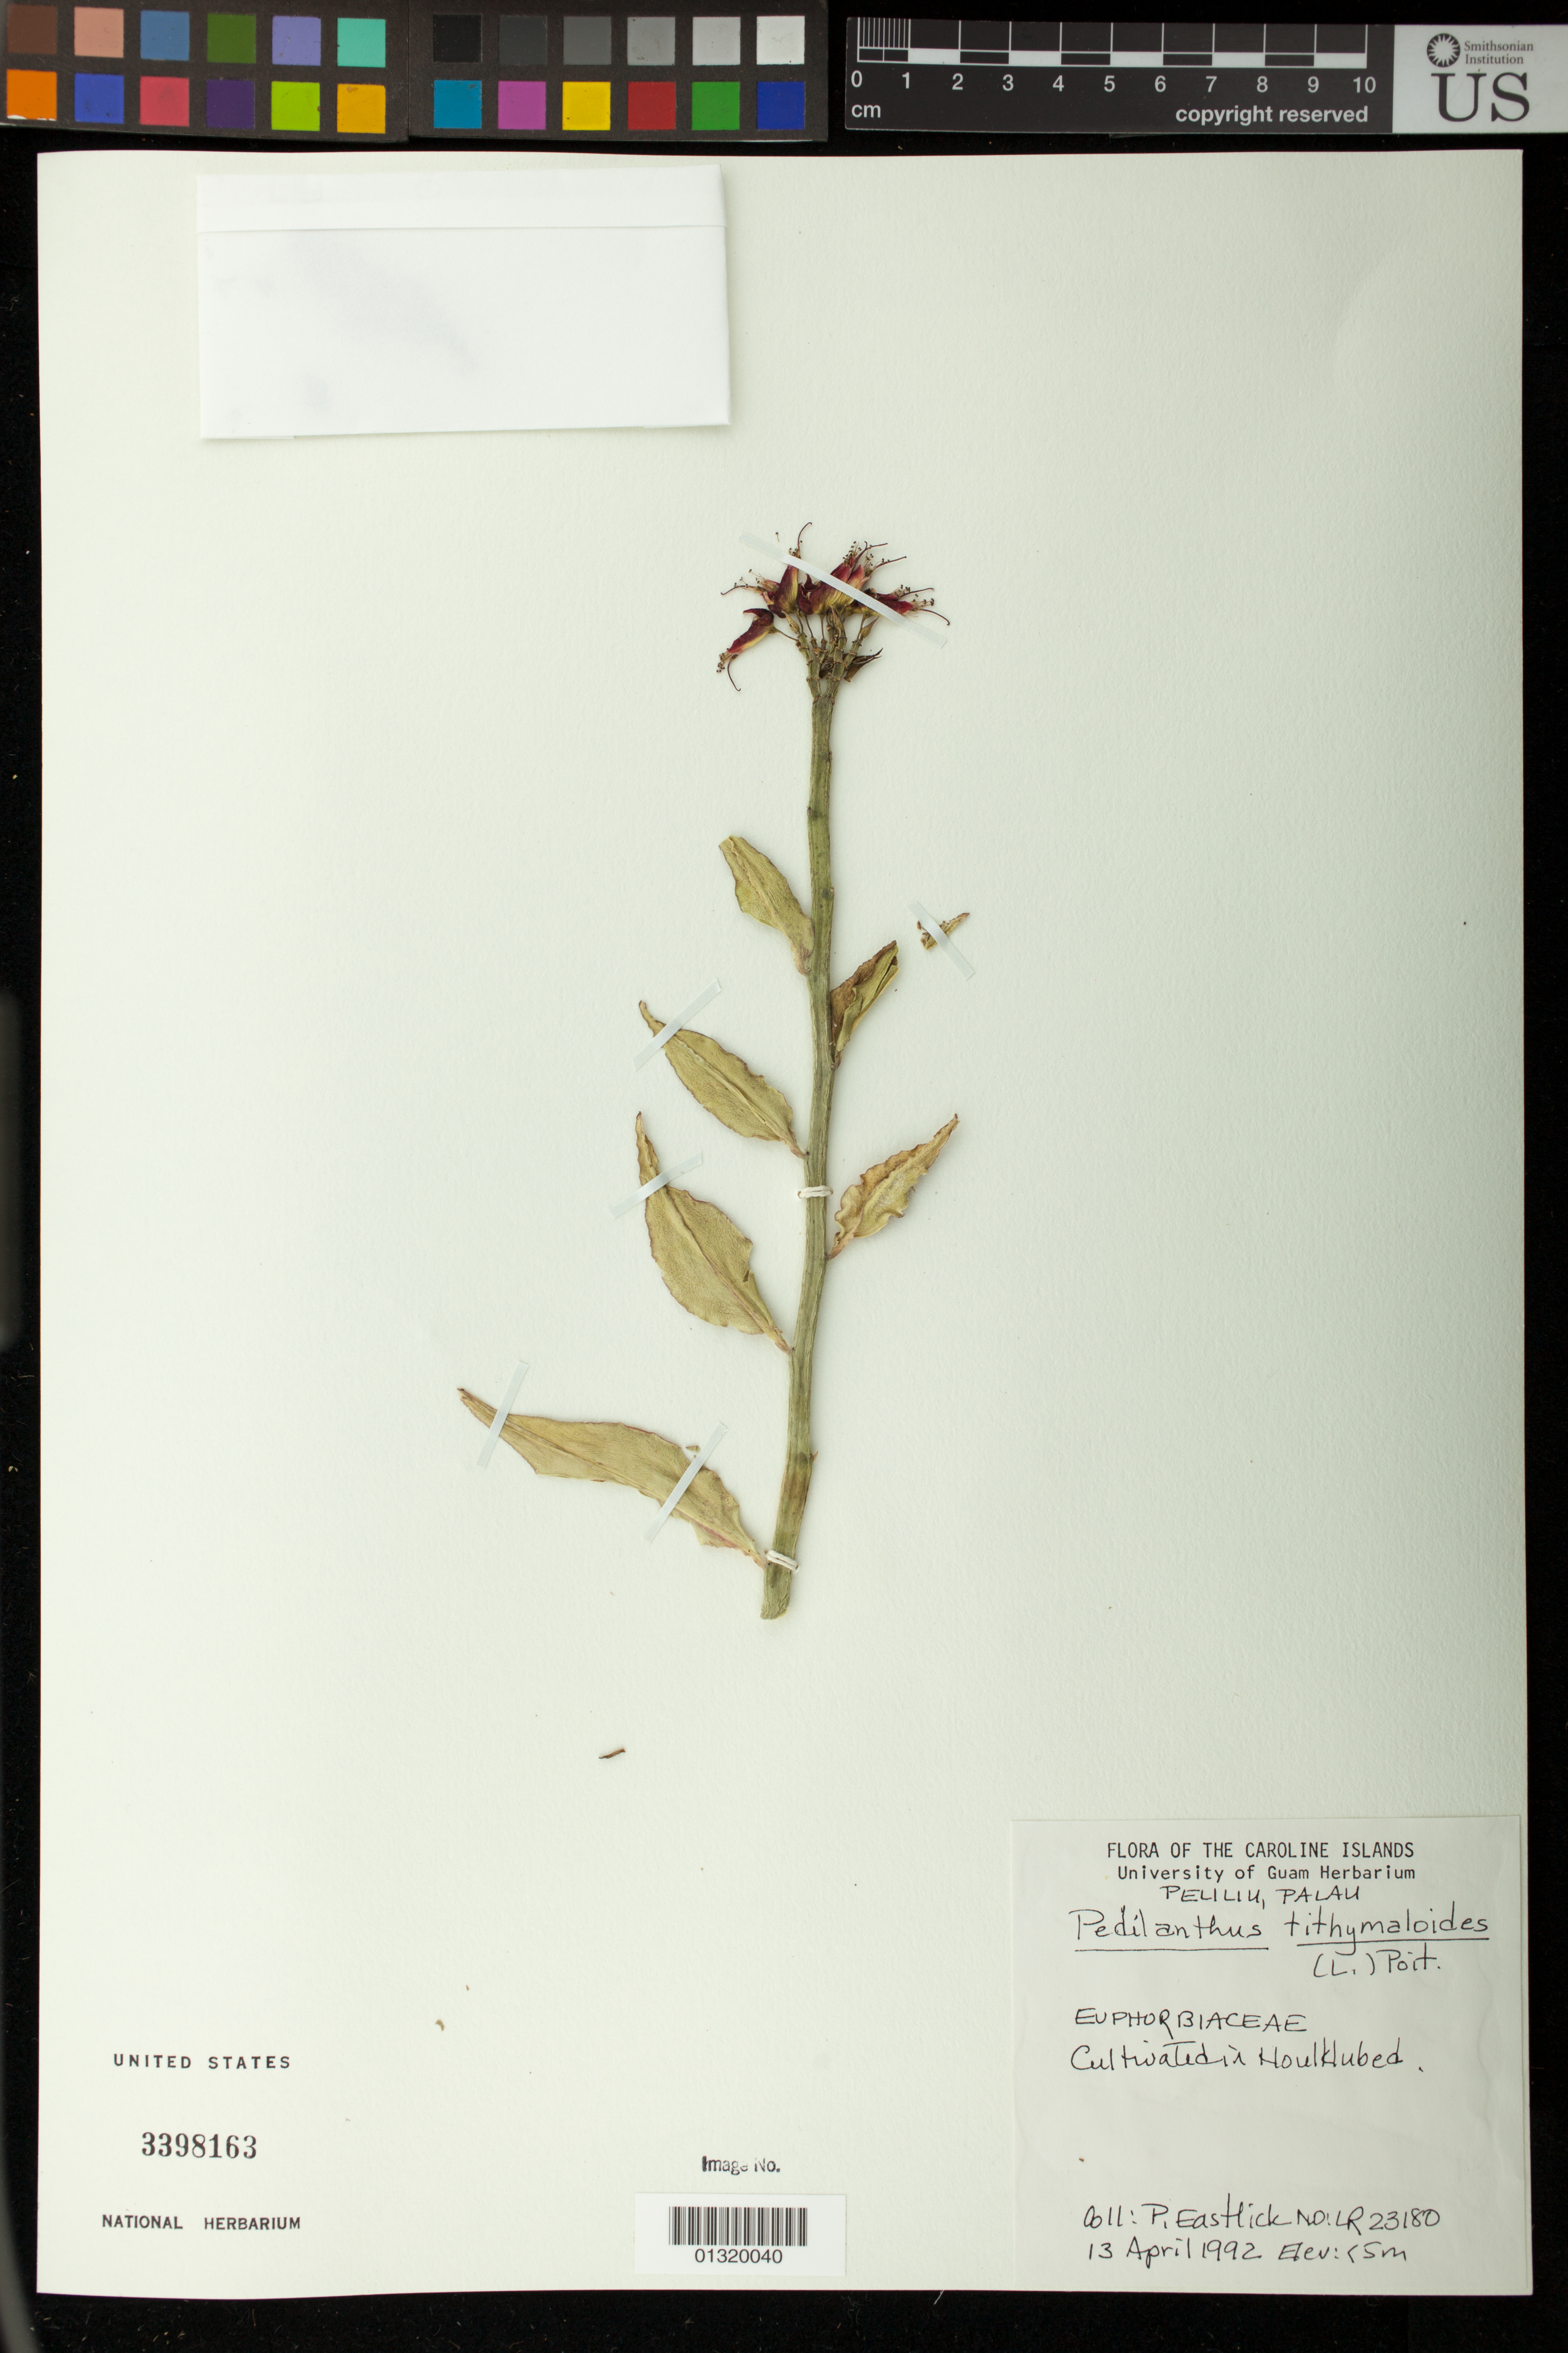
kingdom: Plantae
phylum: Tracheophyta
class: Magnoliopsida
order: Malpighiales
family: Euphorbiaceae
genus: Euphorbia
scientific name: Euphorbia tithymaloides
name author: L.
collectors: P. Eastlick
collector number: LR 23180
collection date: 1992-04-13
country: Palau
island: Beliliou [Peleliu]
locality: Peliliu [Peleliu]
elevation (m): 0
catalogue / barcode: US 3398163